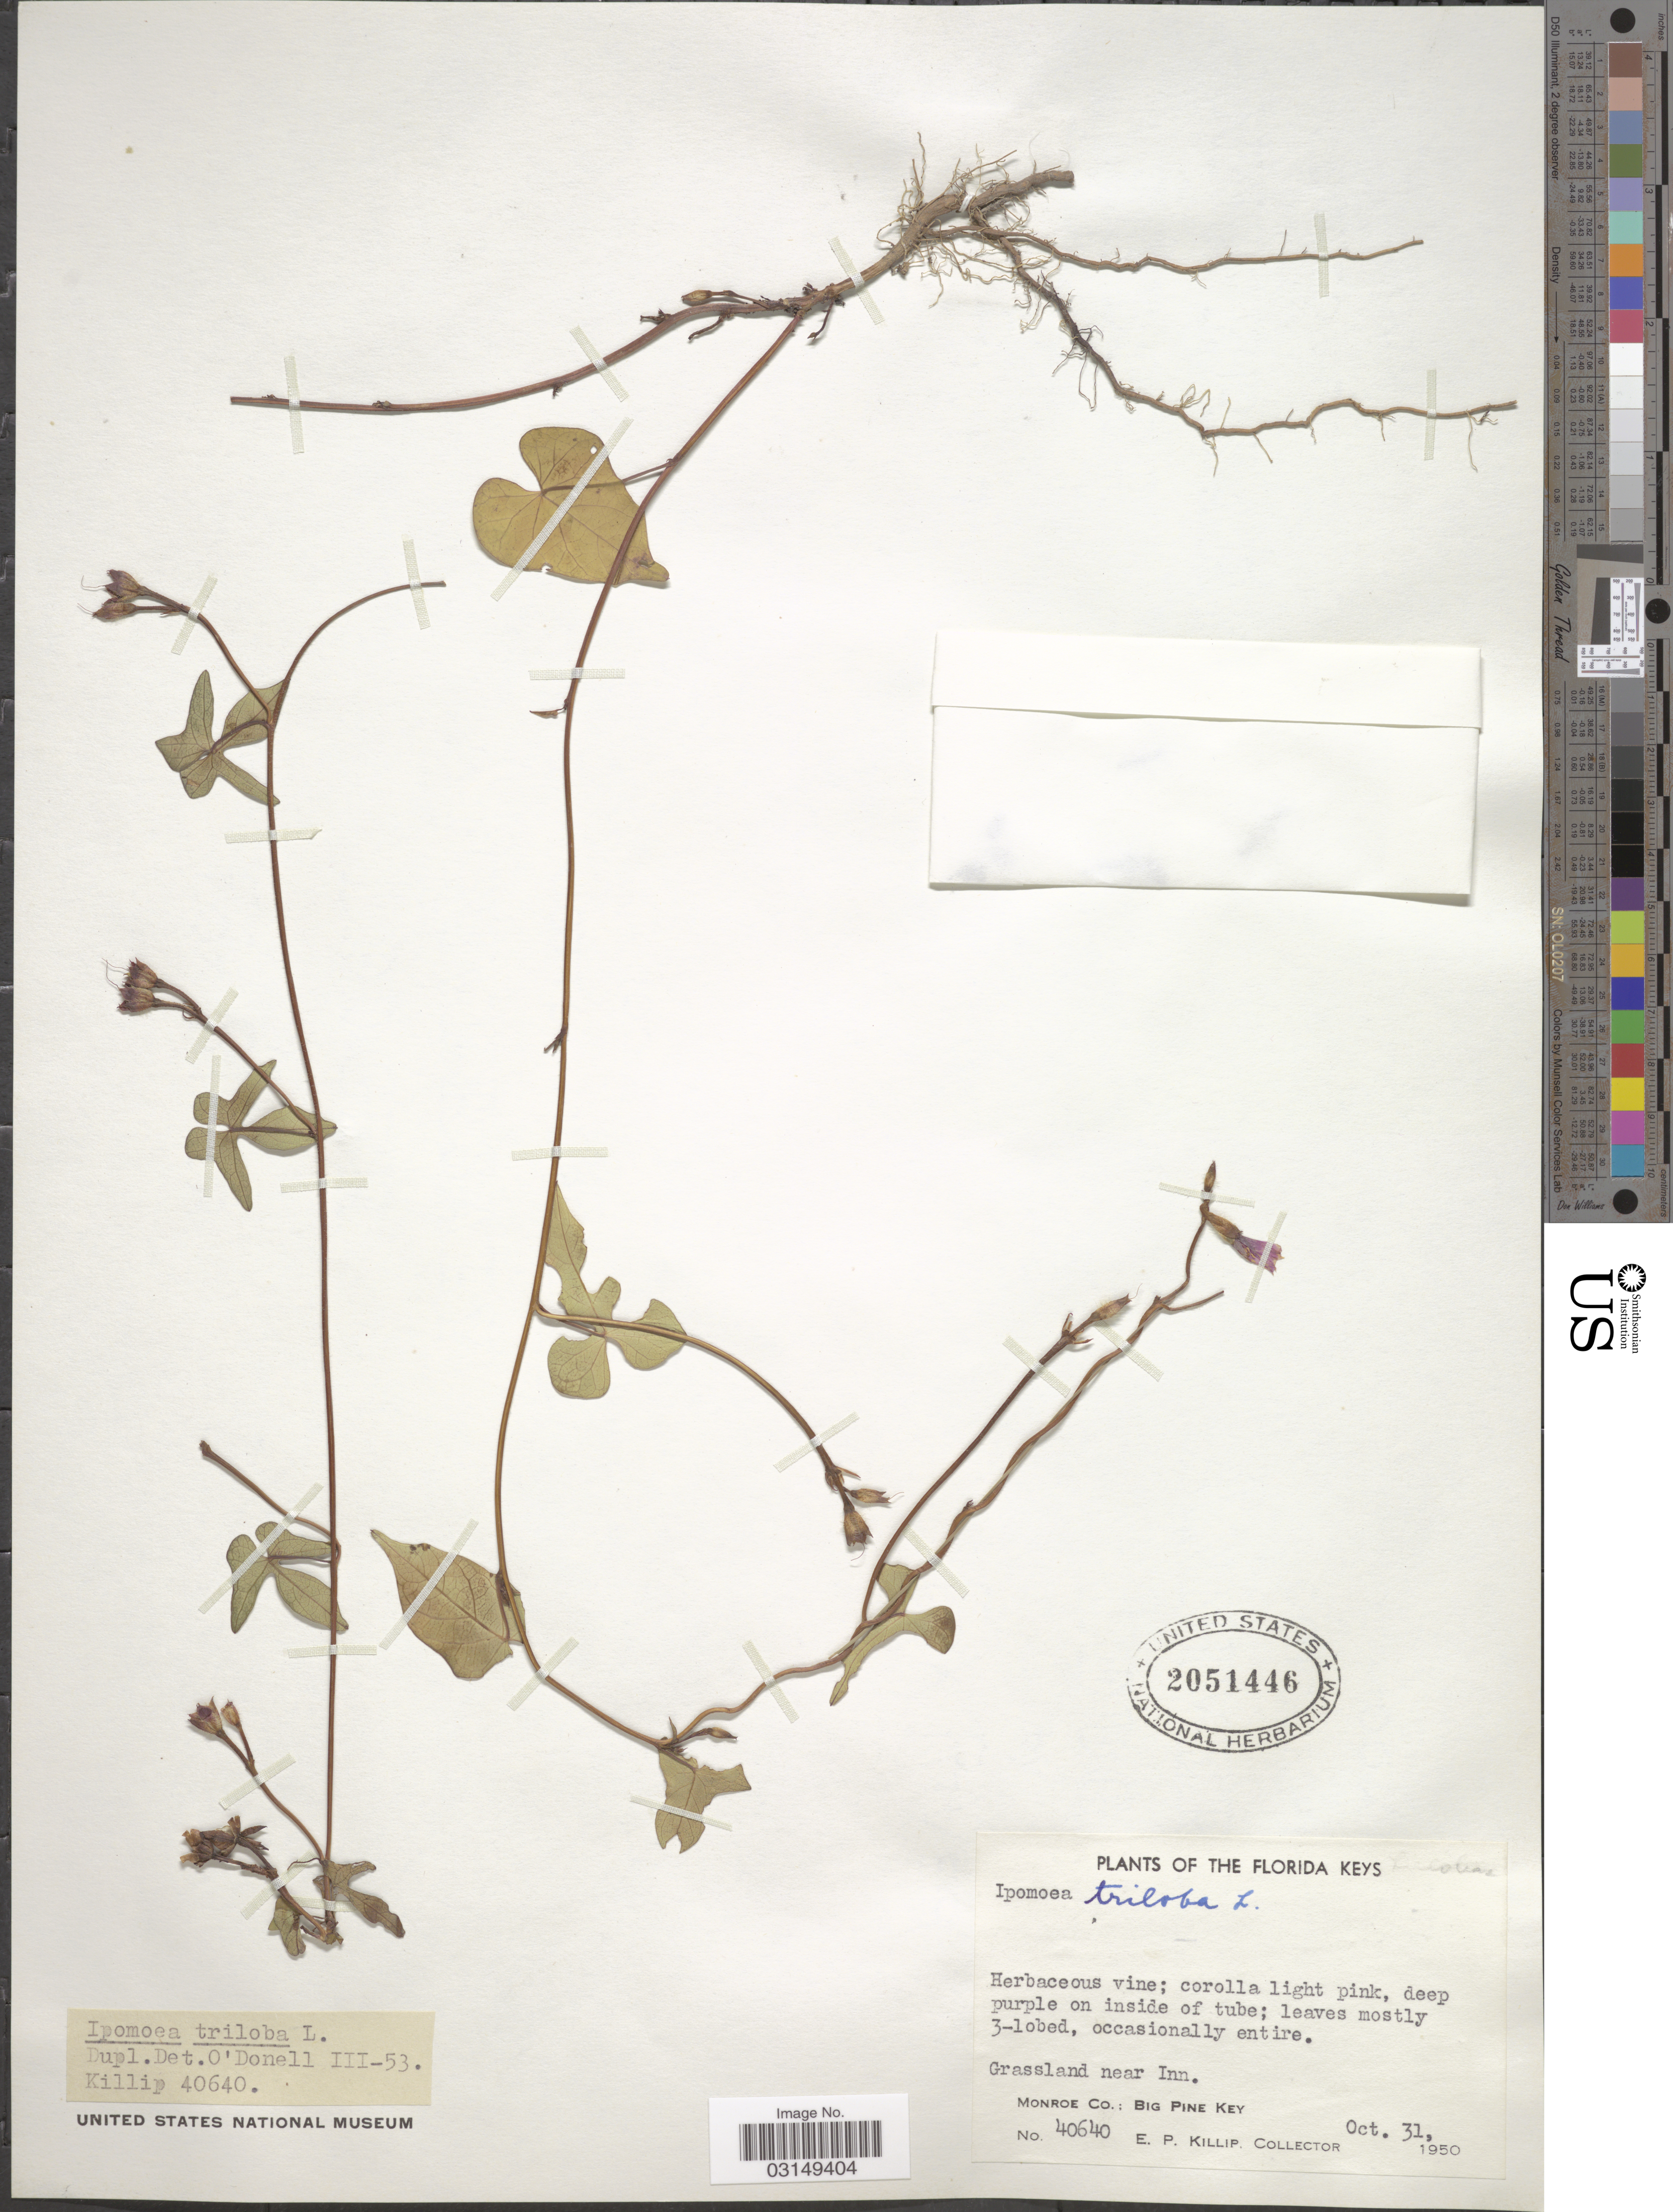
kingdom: Plantae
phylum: Tracheophyta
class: Magnoliopsida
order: Solanales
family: Convolvulaceae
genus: Ipomoea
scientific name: Ipomoea triloba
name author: L.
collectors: E. P. Killip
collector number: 40640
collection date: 1950-10-31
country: United States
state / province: Florida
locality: The Florida Keys. Grassland near Inn. Monroe Co.: Big Pine Key.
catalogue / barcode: US 2051446